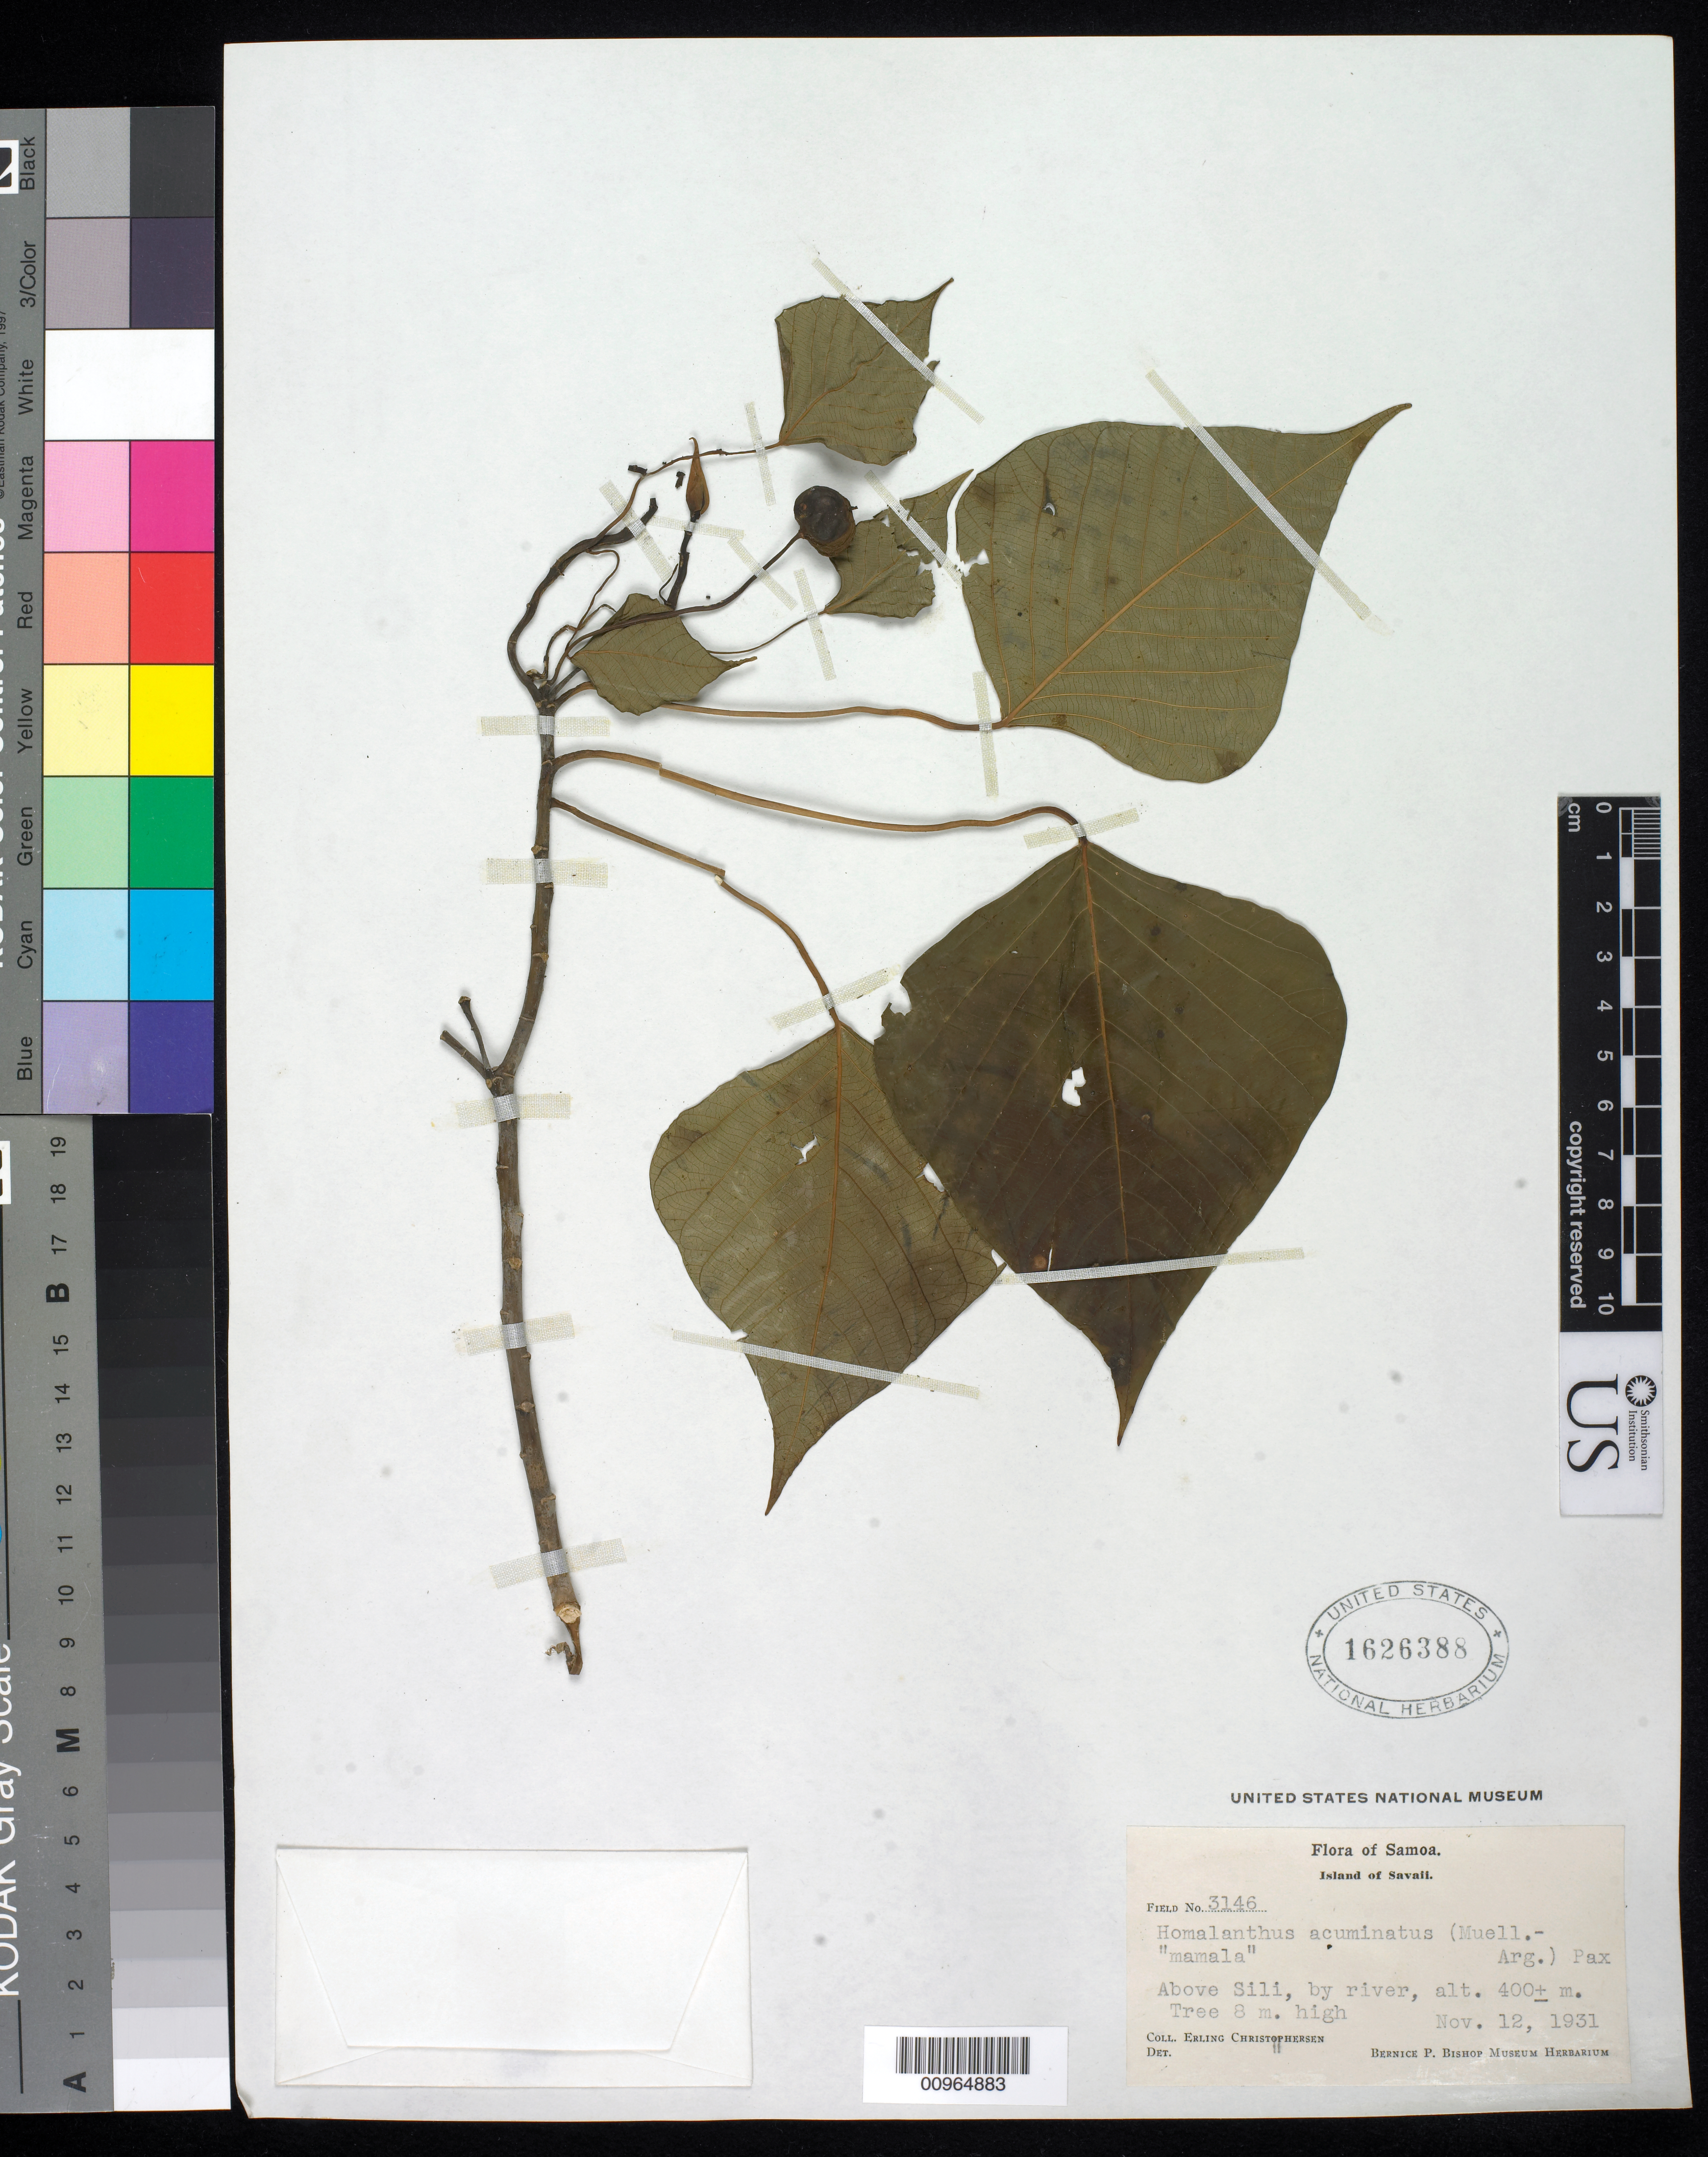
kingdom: Plantae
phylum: Tracheophyta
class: Magnoliopsida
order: Malpighiales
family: Euphorbiaceae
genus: Homalanthus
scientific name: Homalanthus acuminatus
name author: (Müll. Arg.) Pax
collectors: E. Christophersen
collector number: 3146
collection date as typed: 12 Nov 1931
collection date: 1931-11-12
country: Samoa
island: Savai'i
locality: Above Sili, by river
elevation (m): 400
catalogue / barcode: US 1626388